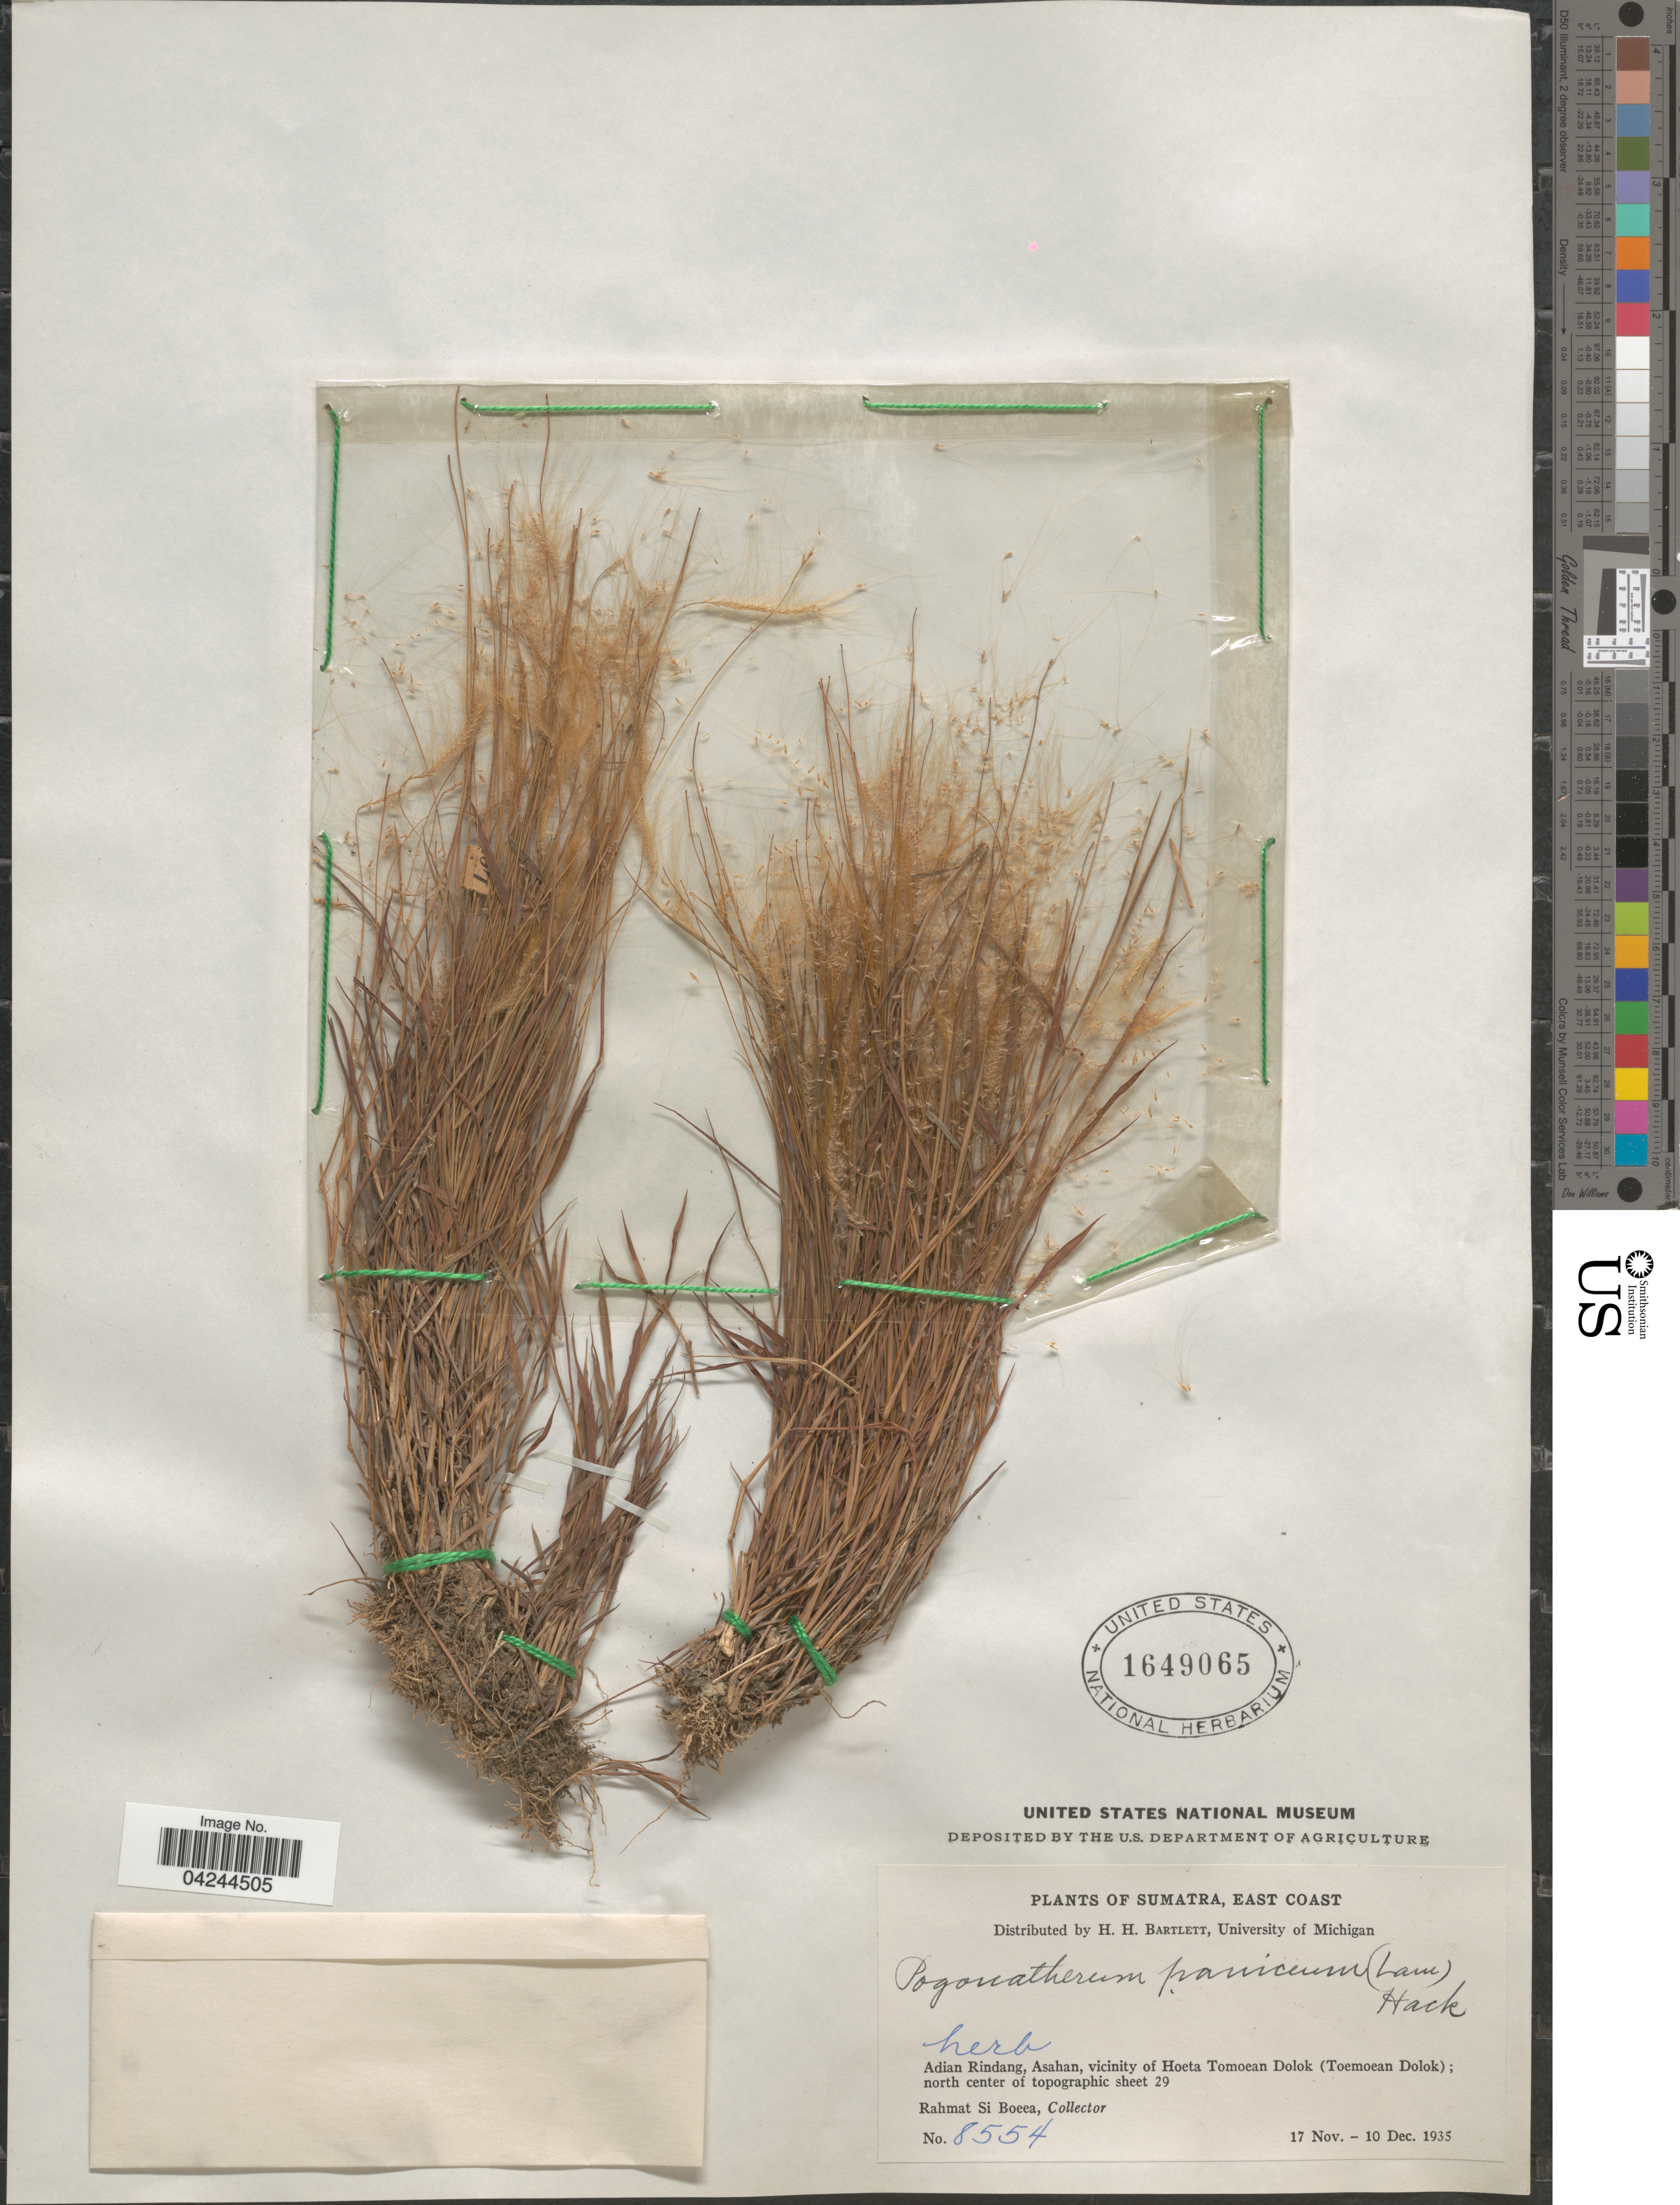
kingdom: Plantae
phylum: Tracheophyta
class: Liliopsida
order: Poales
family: Poaceae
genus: Pogonatherum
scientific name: Pogonatherum crinitum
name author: (Thunb.) Kunth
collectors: Rahmat Si Boeea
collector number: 8554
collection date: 1935-11-17/1935-12-10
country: Indonesia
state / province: Sumatra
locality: East Coast. Adian Rindang, Asahan, vicinity of Hoeta Tomoean Dolok (Toemoean Dolok); north center of topographic sheet 29.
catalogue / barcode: US 1649065